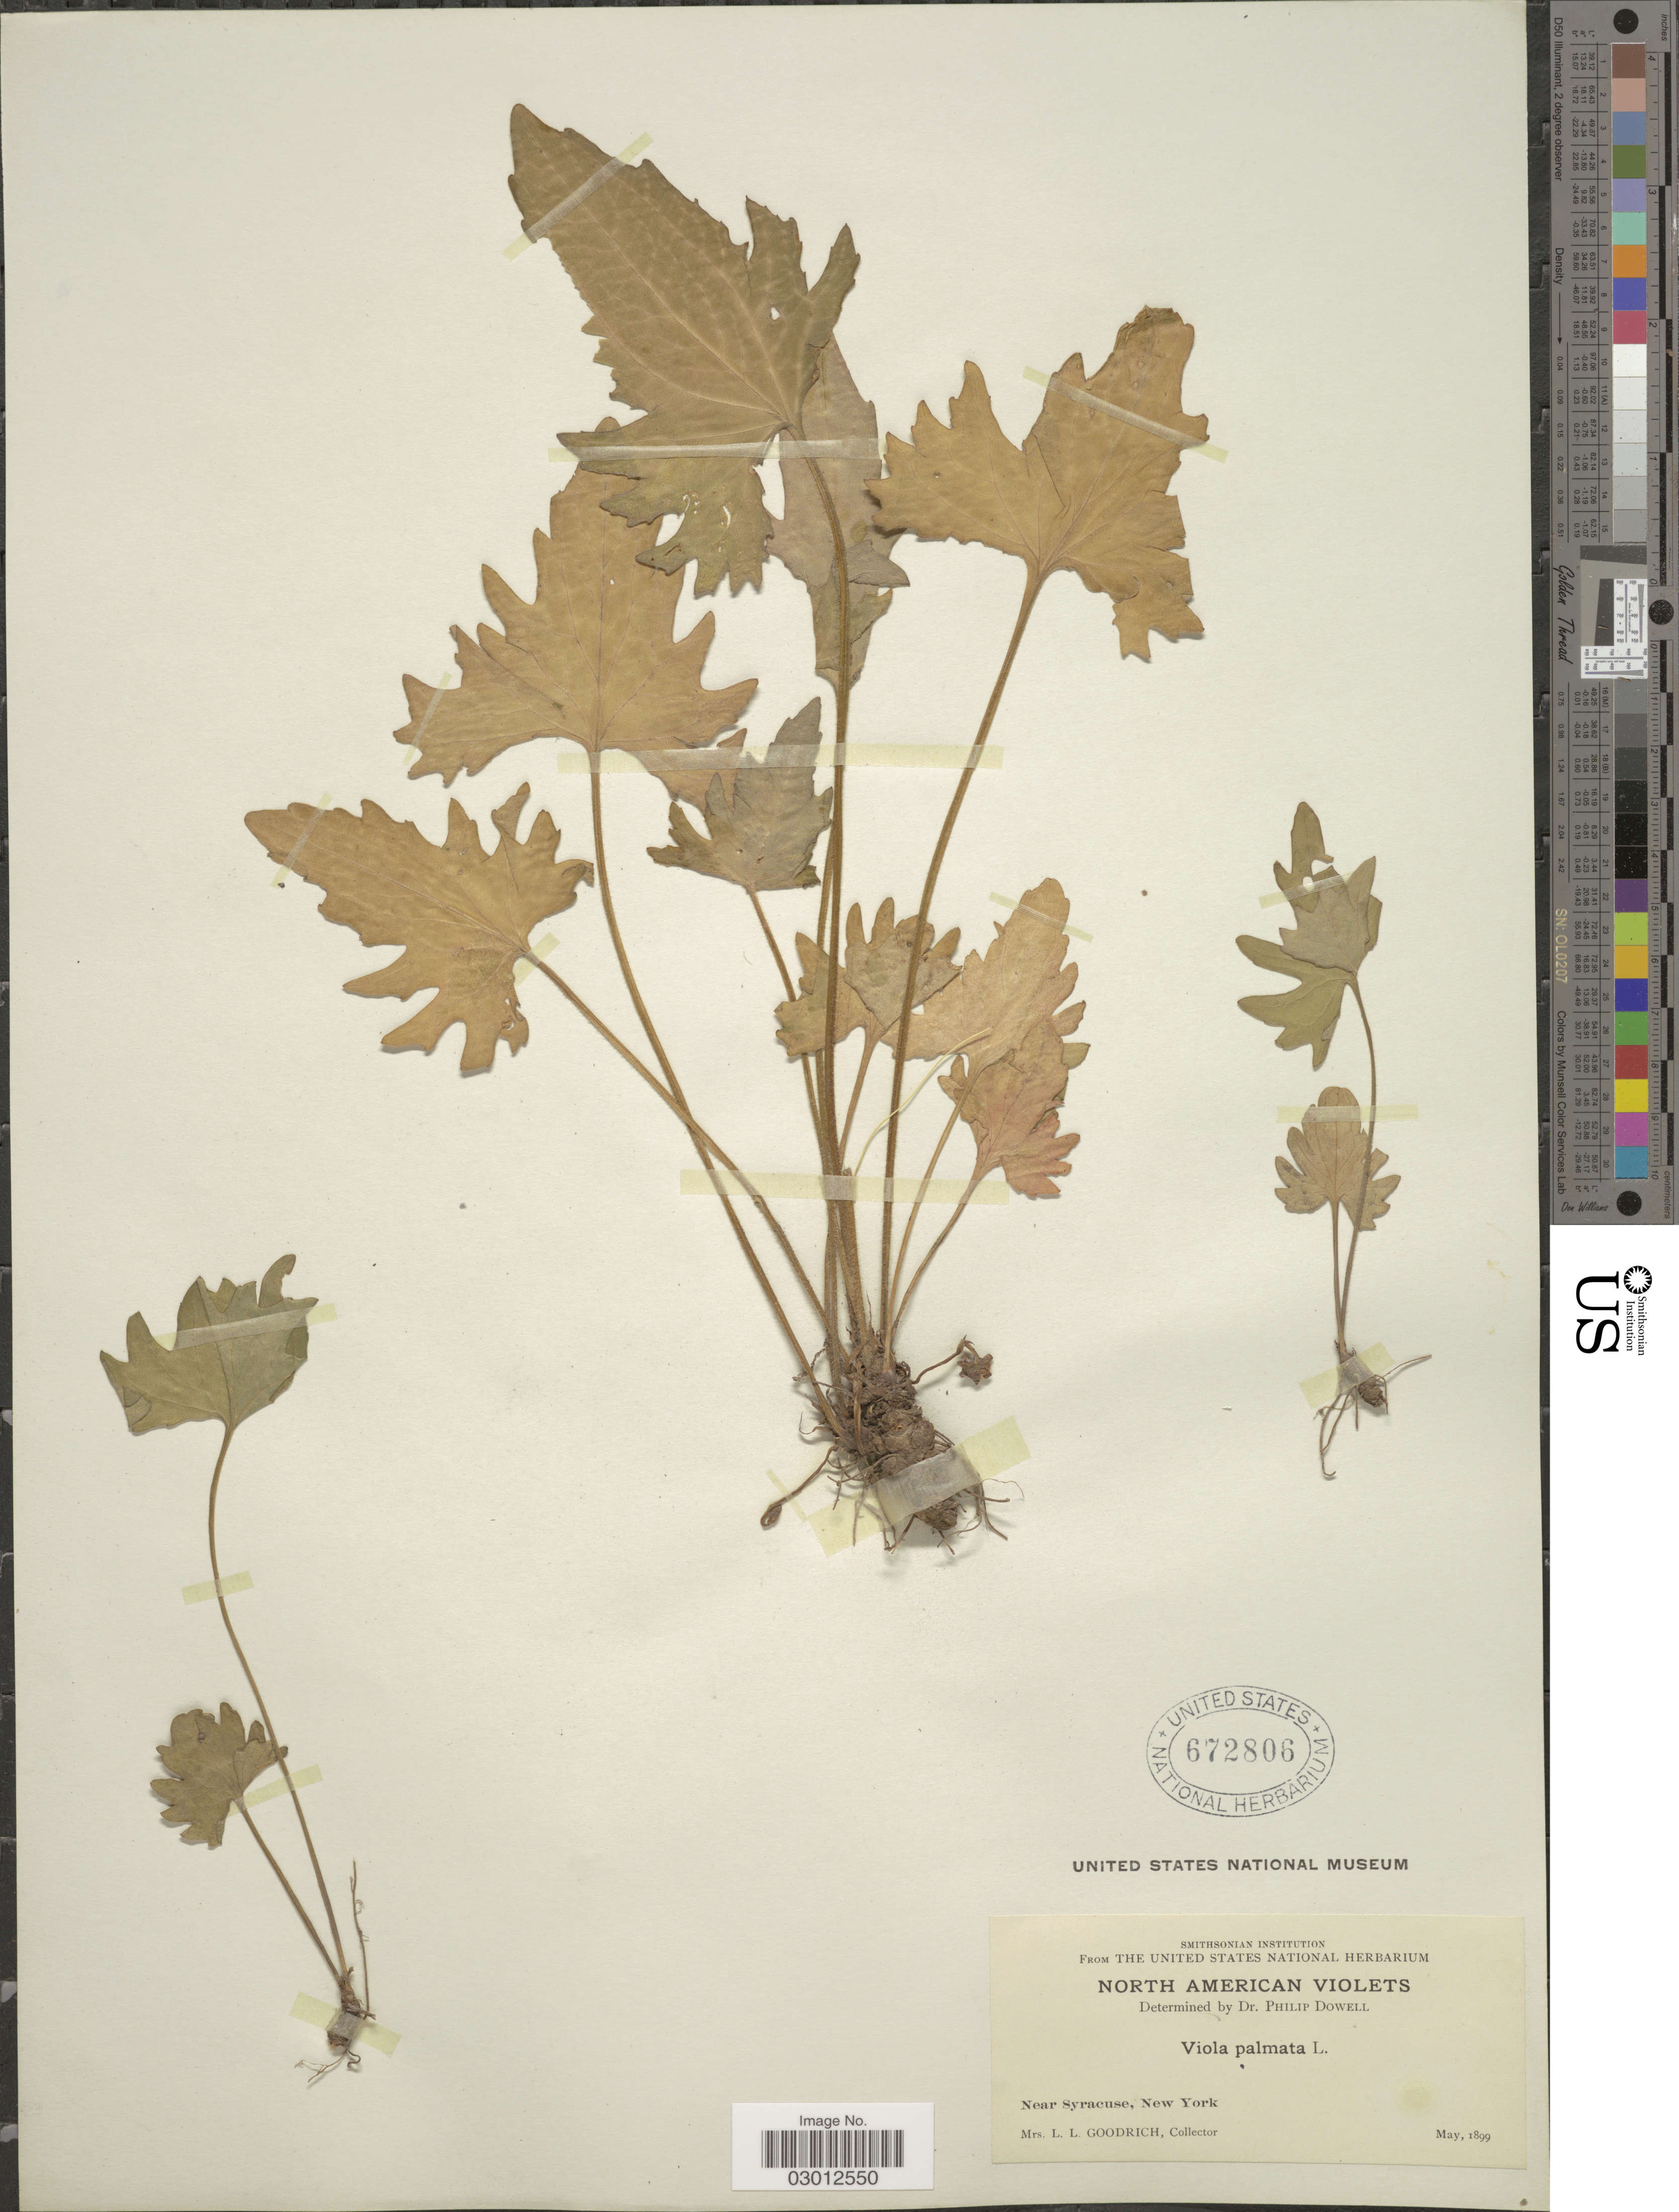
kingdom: Plantae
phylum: Tracheophyta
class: Magnoliopsida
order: Malpighiales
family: Violaceae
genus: Viola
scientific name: Viola palmata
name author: L.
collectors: L. Goodrich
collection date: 1899-05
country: United States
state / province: New York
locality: Near Syracuse.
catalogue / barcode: US 672806